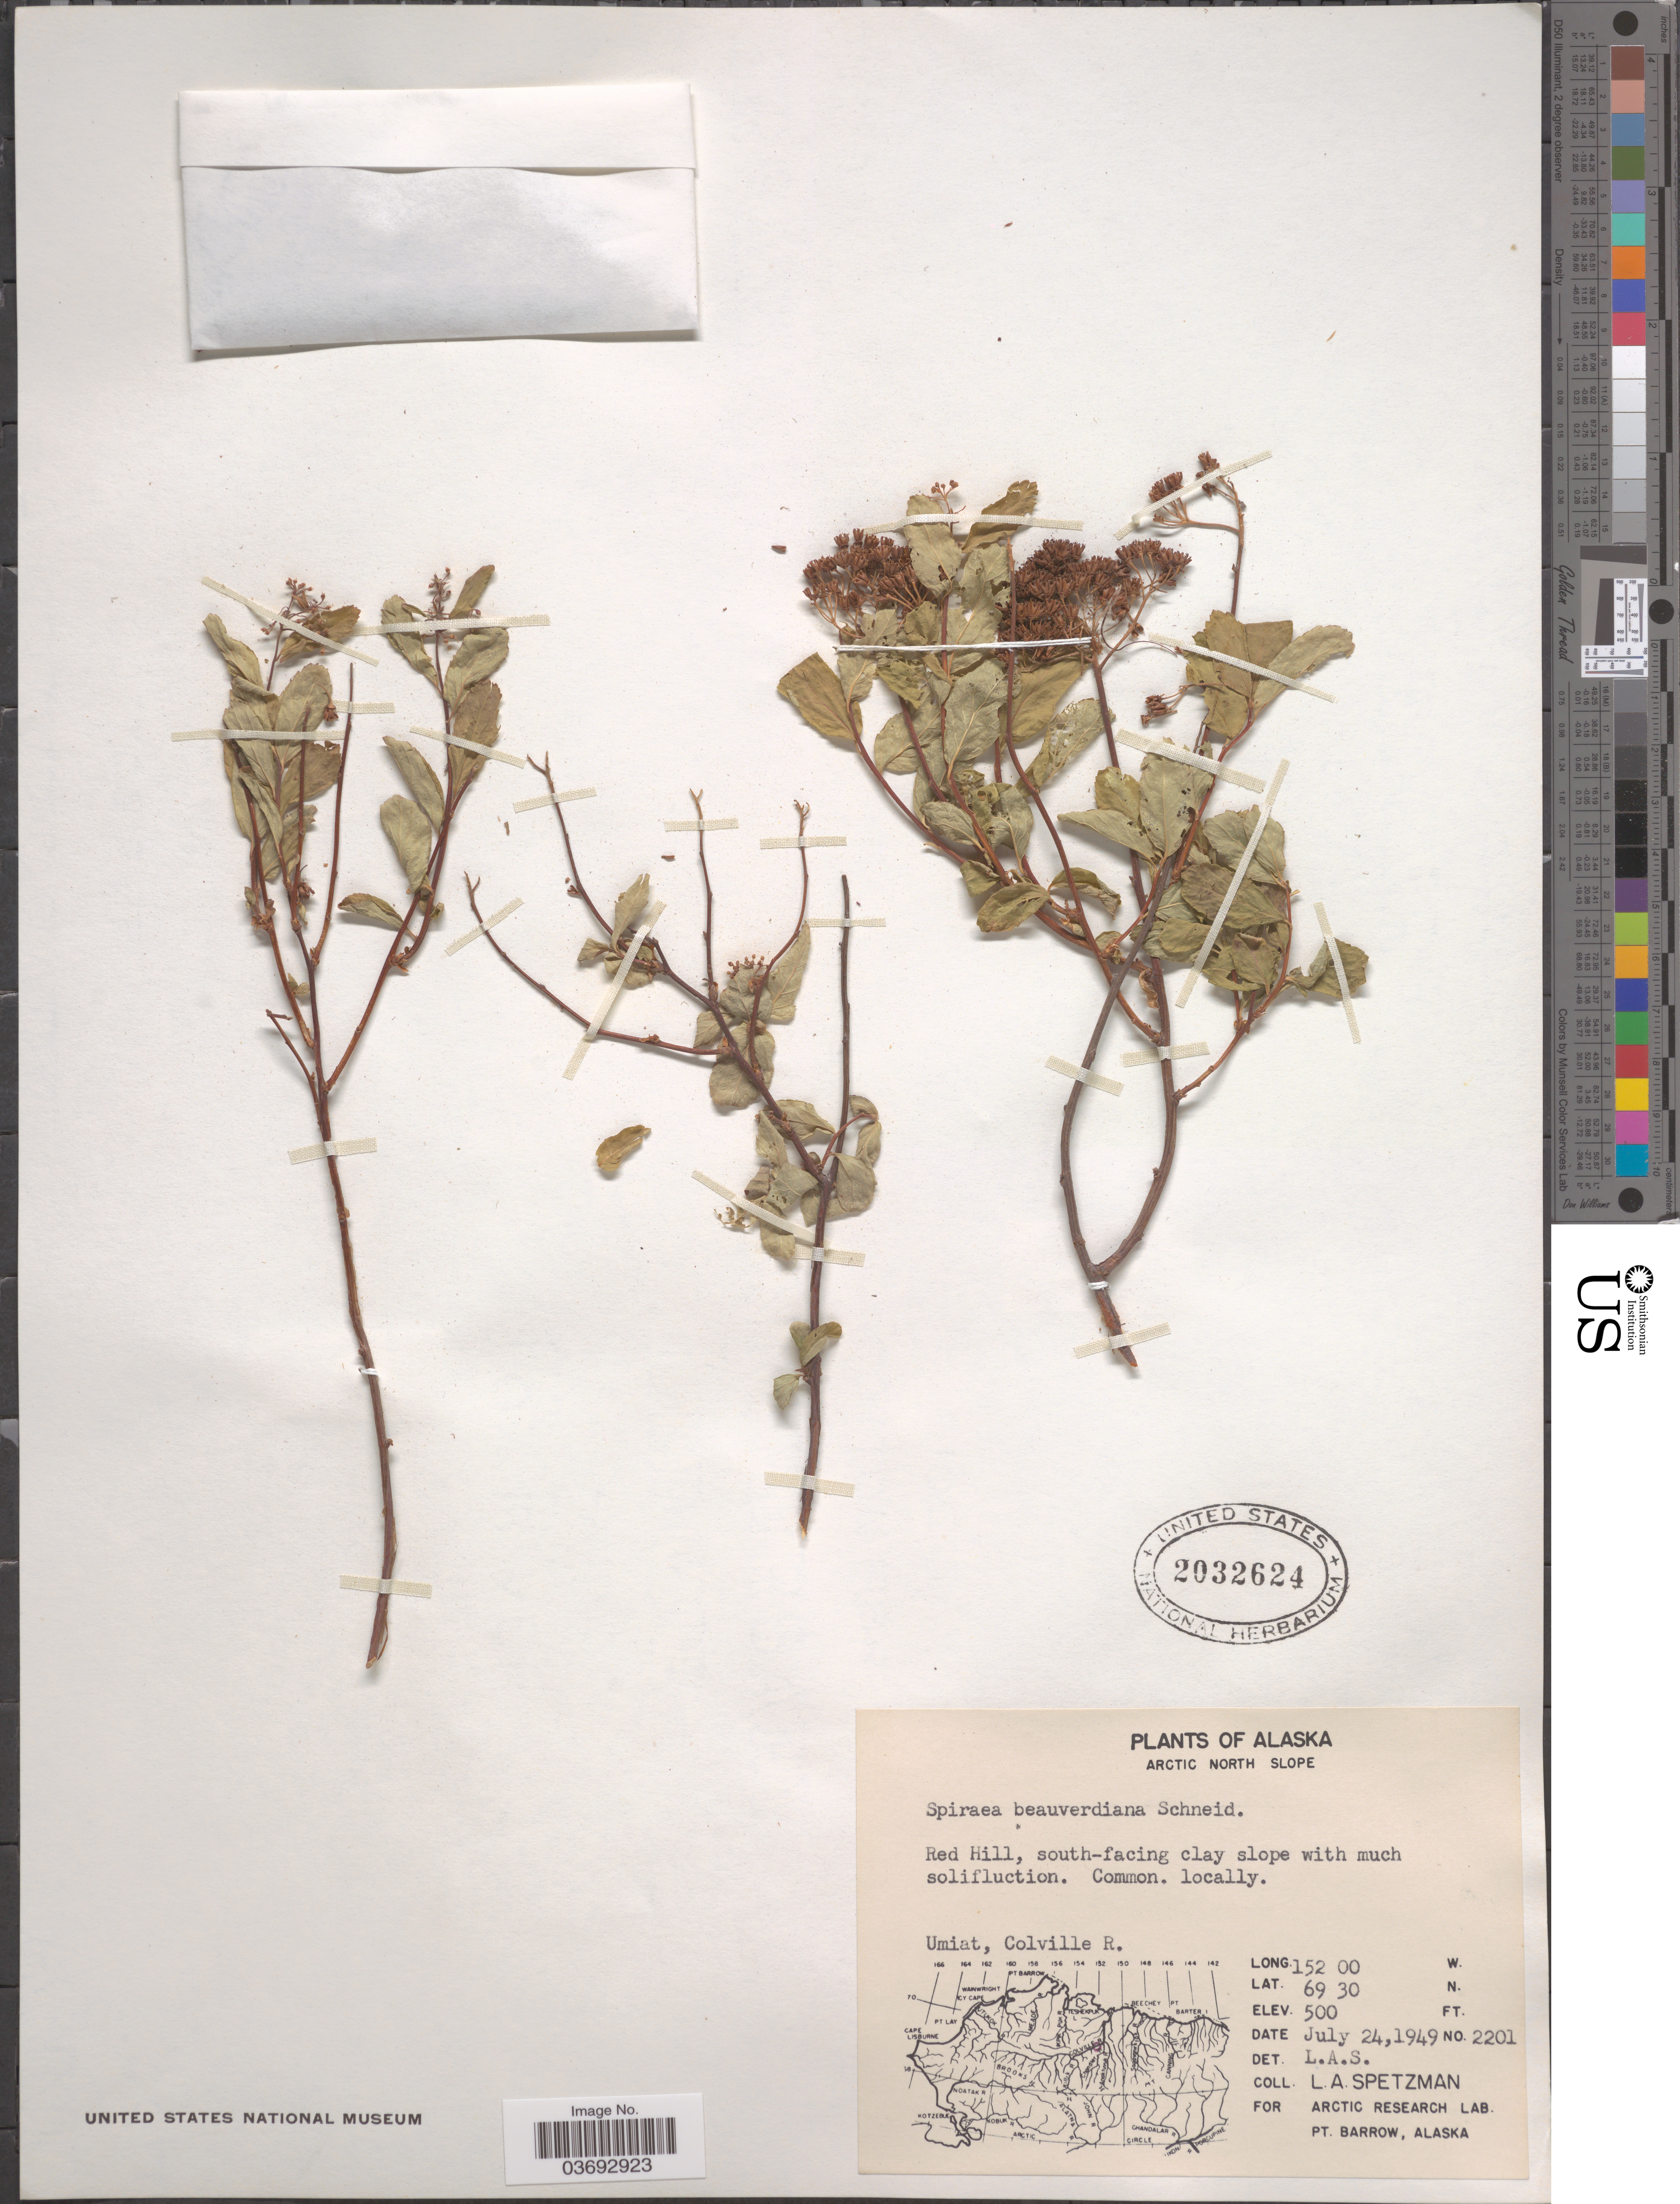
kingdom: Plantae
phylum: Tracheophyta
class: Magnoliopsida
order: Rosales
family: Rosaceae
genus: Spiraea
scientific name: Spiraea stevenii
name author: (C.K. Schneid.) Rydb.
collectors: L. Spetzman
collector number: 2201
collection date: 1949-07-24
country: United States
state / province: Alaska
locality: Arctic North Slope. Red Hill, south-facing clay slope with much solifluction. Umiat, Colville R.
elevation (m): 152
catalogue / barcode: US 2032624